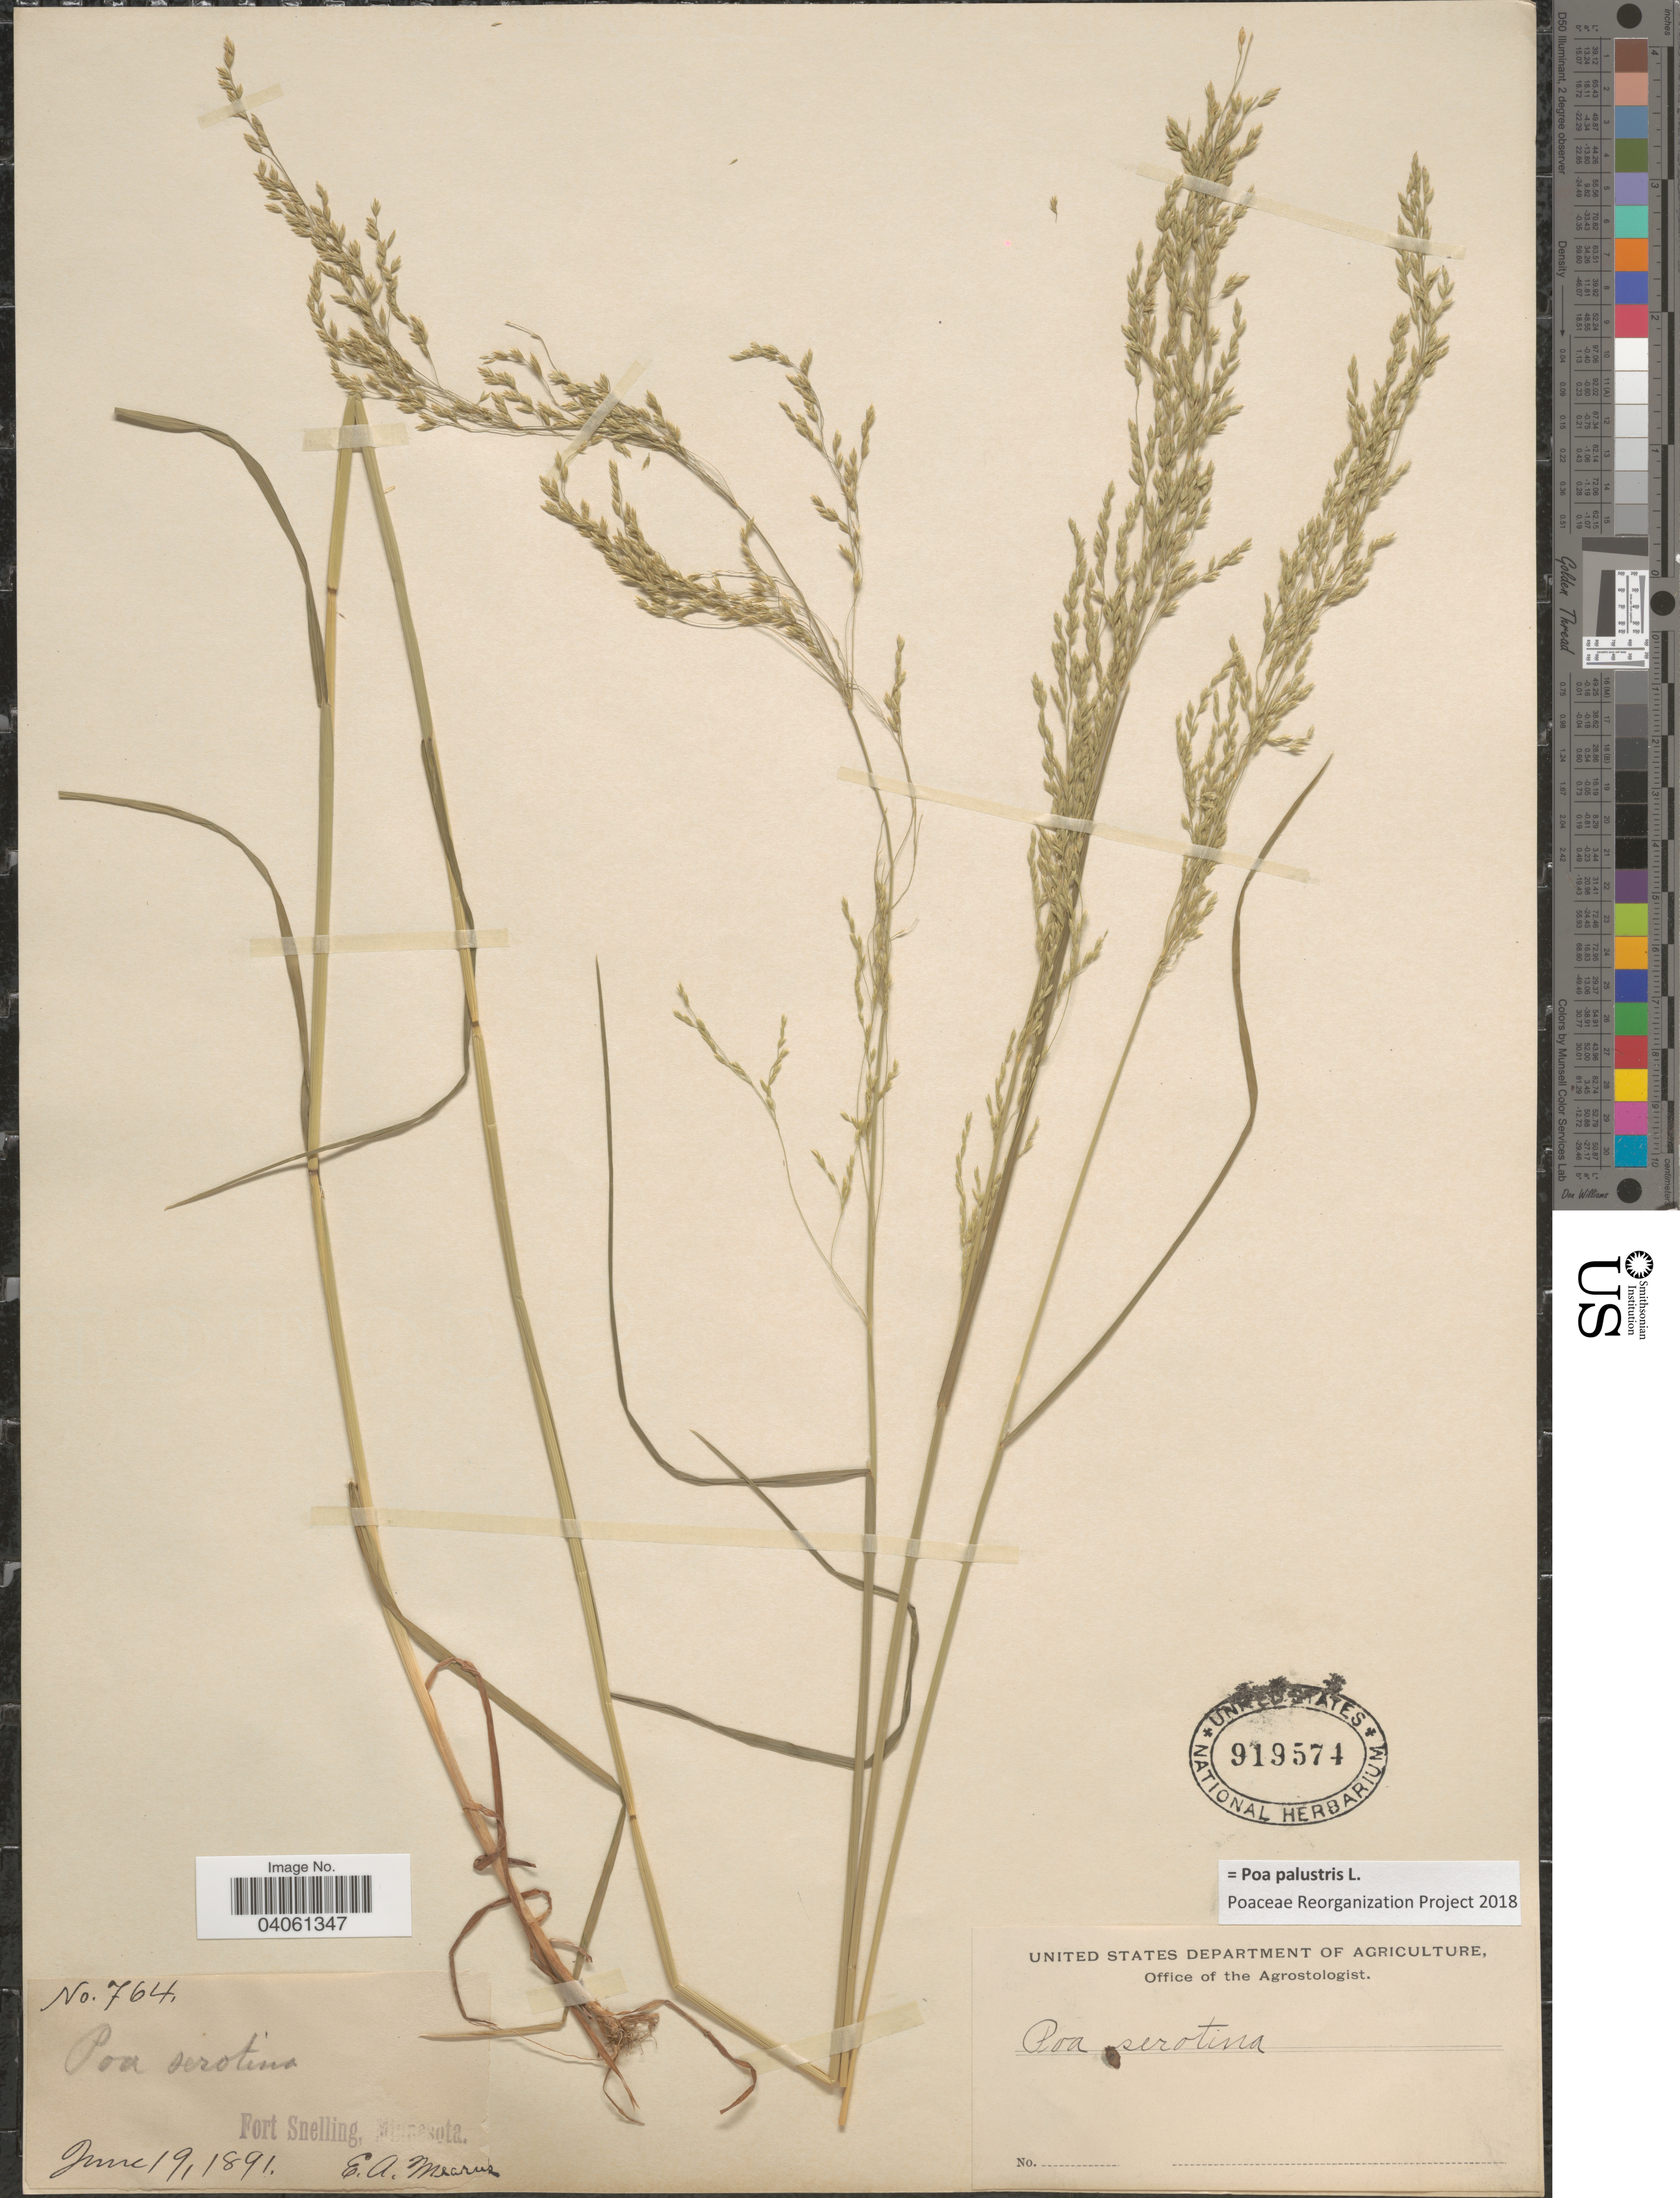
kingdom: Plantae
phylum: Tracheophyta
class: Liliopsida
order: Poales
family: Poaceae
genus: Poa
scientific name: Poa palustris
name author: L.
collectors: E. A. Mearns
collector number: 764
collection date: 1891-06-19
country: United States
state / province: Minnesota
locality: Fort Snelling.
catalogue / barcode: US 919574